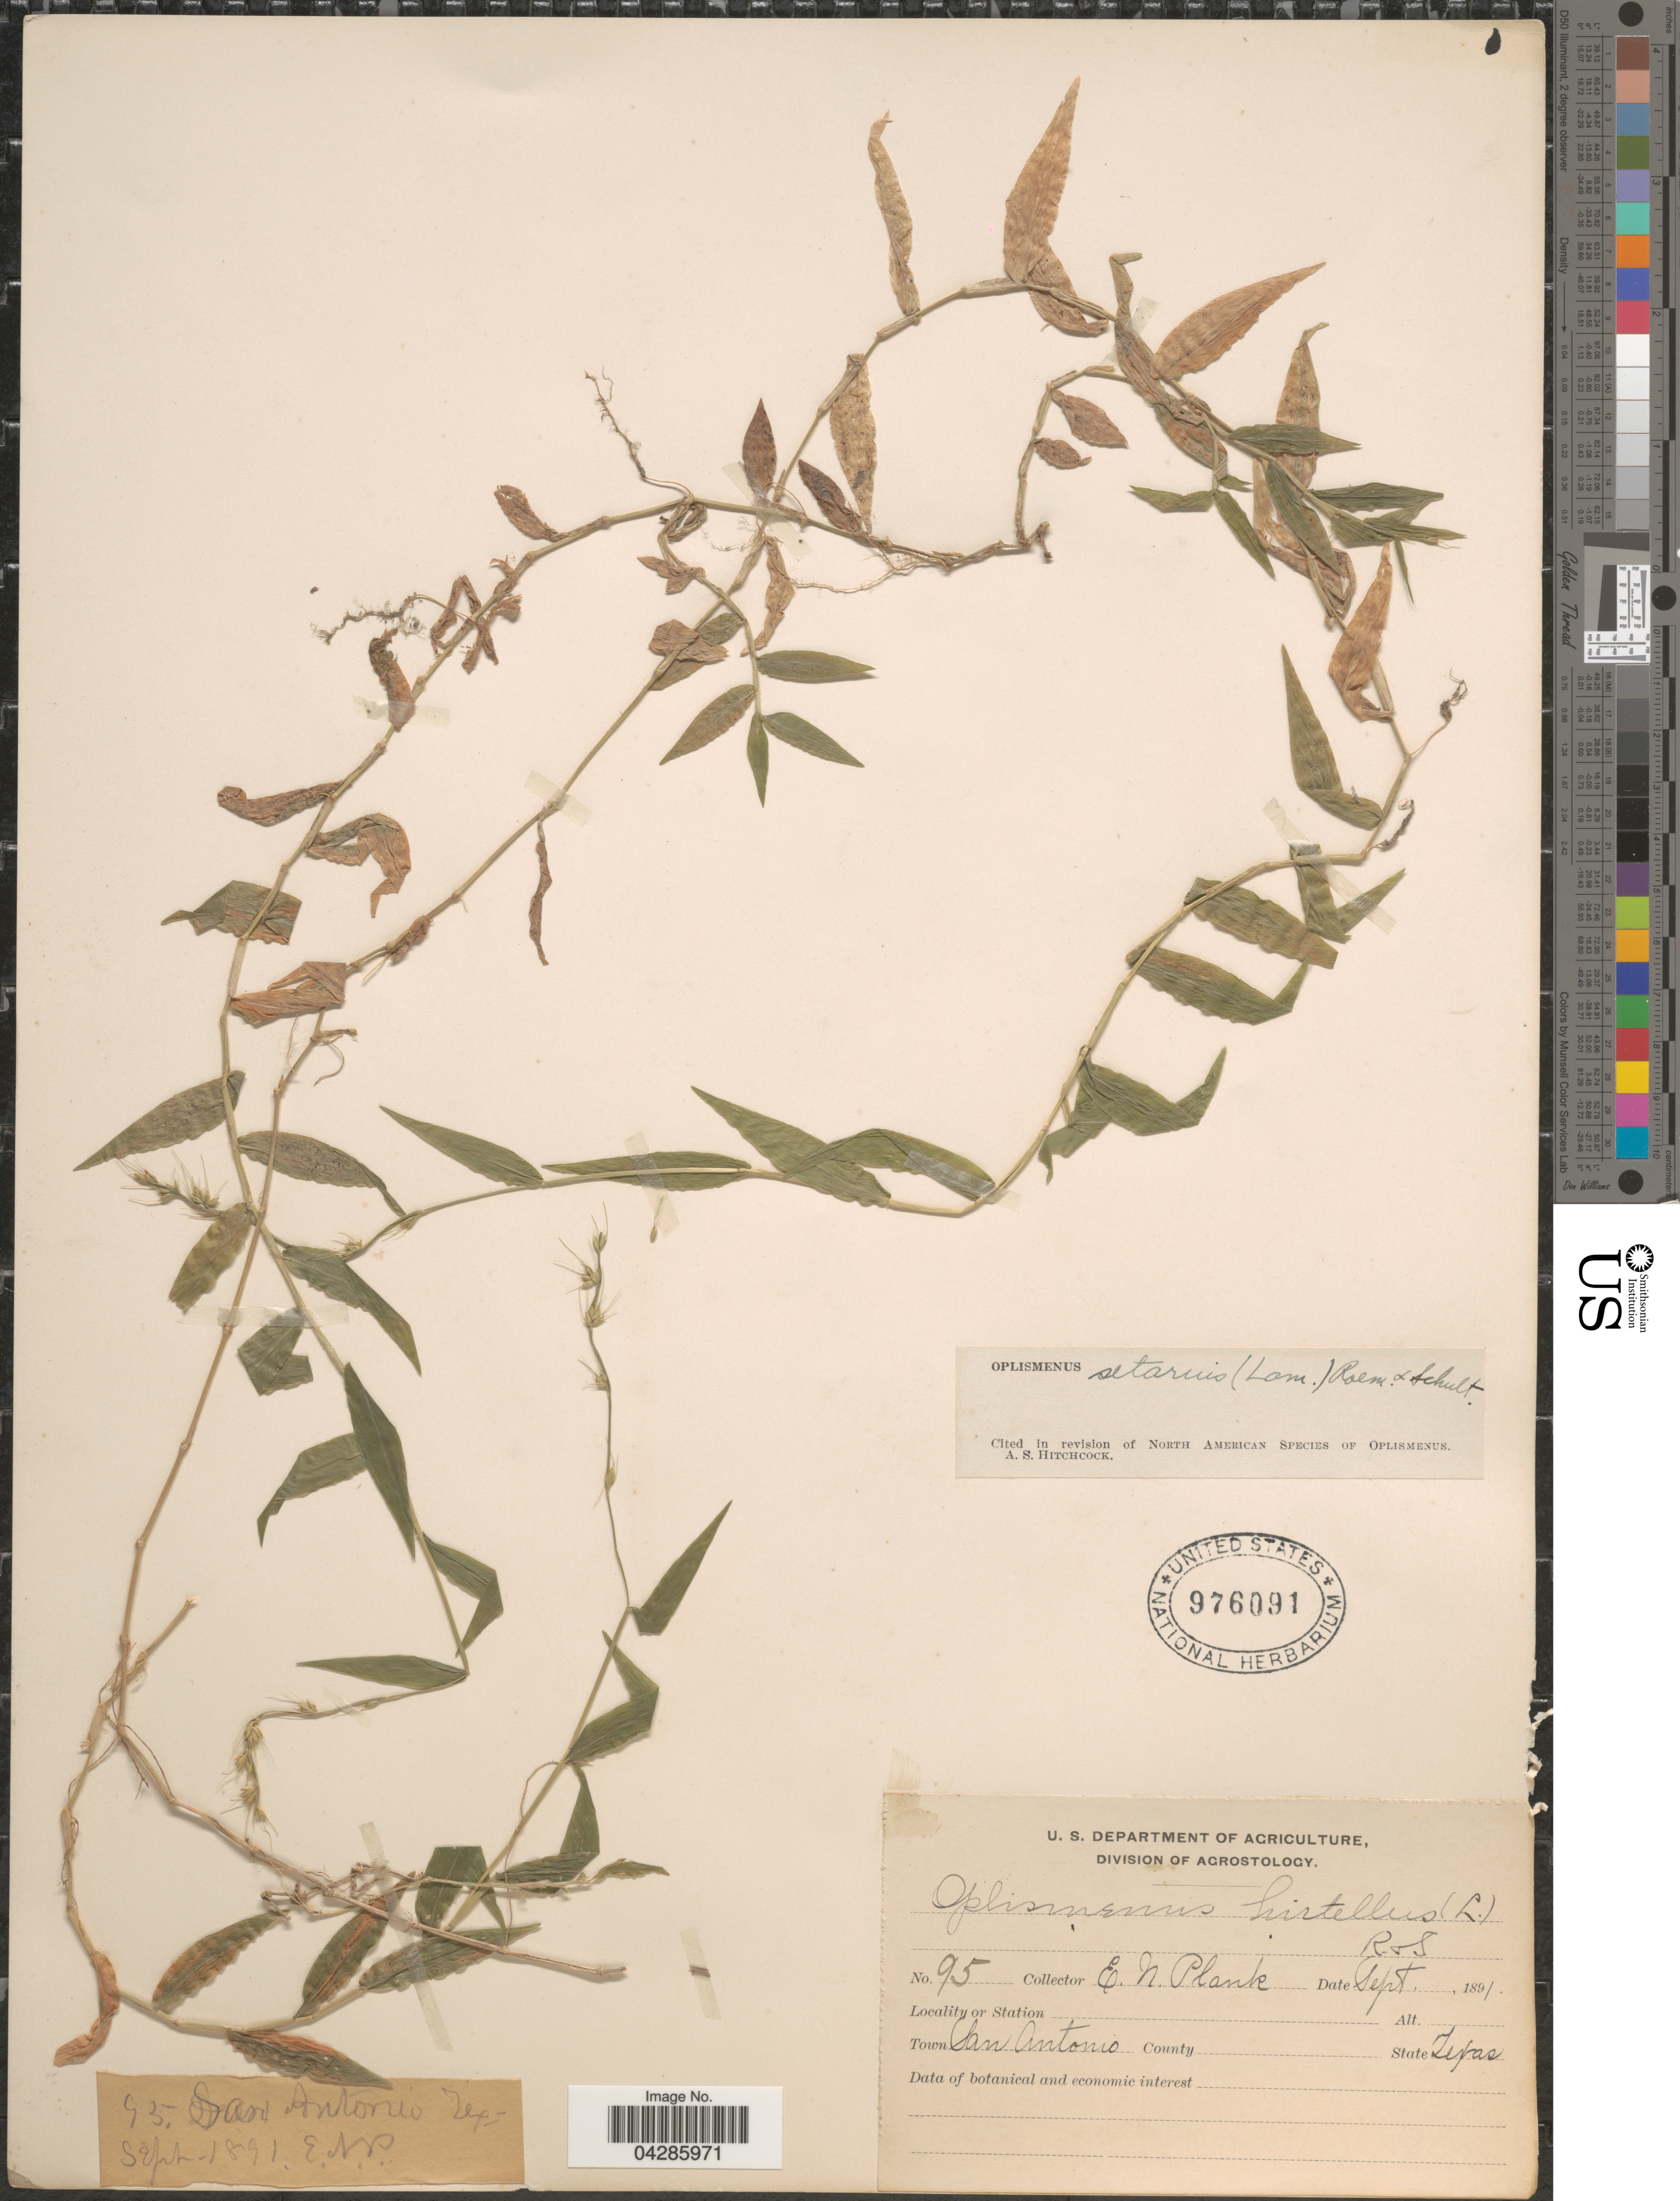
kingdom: Plantae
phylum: Tracheophyta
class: Liliopsida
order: Poales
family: Poaceae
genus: Oplismenus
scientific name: Oplismenus hirtellus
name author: (L.) P. Beauv.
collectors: E. Plank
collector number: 95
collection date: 1891-09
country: United States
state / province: Texas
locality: Town San Antonio.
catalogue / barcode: US 976091